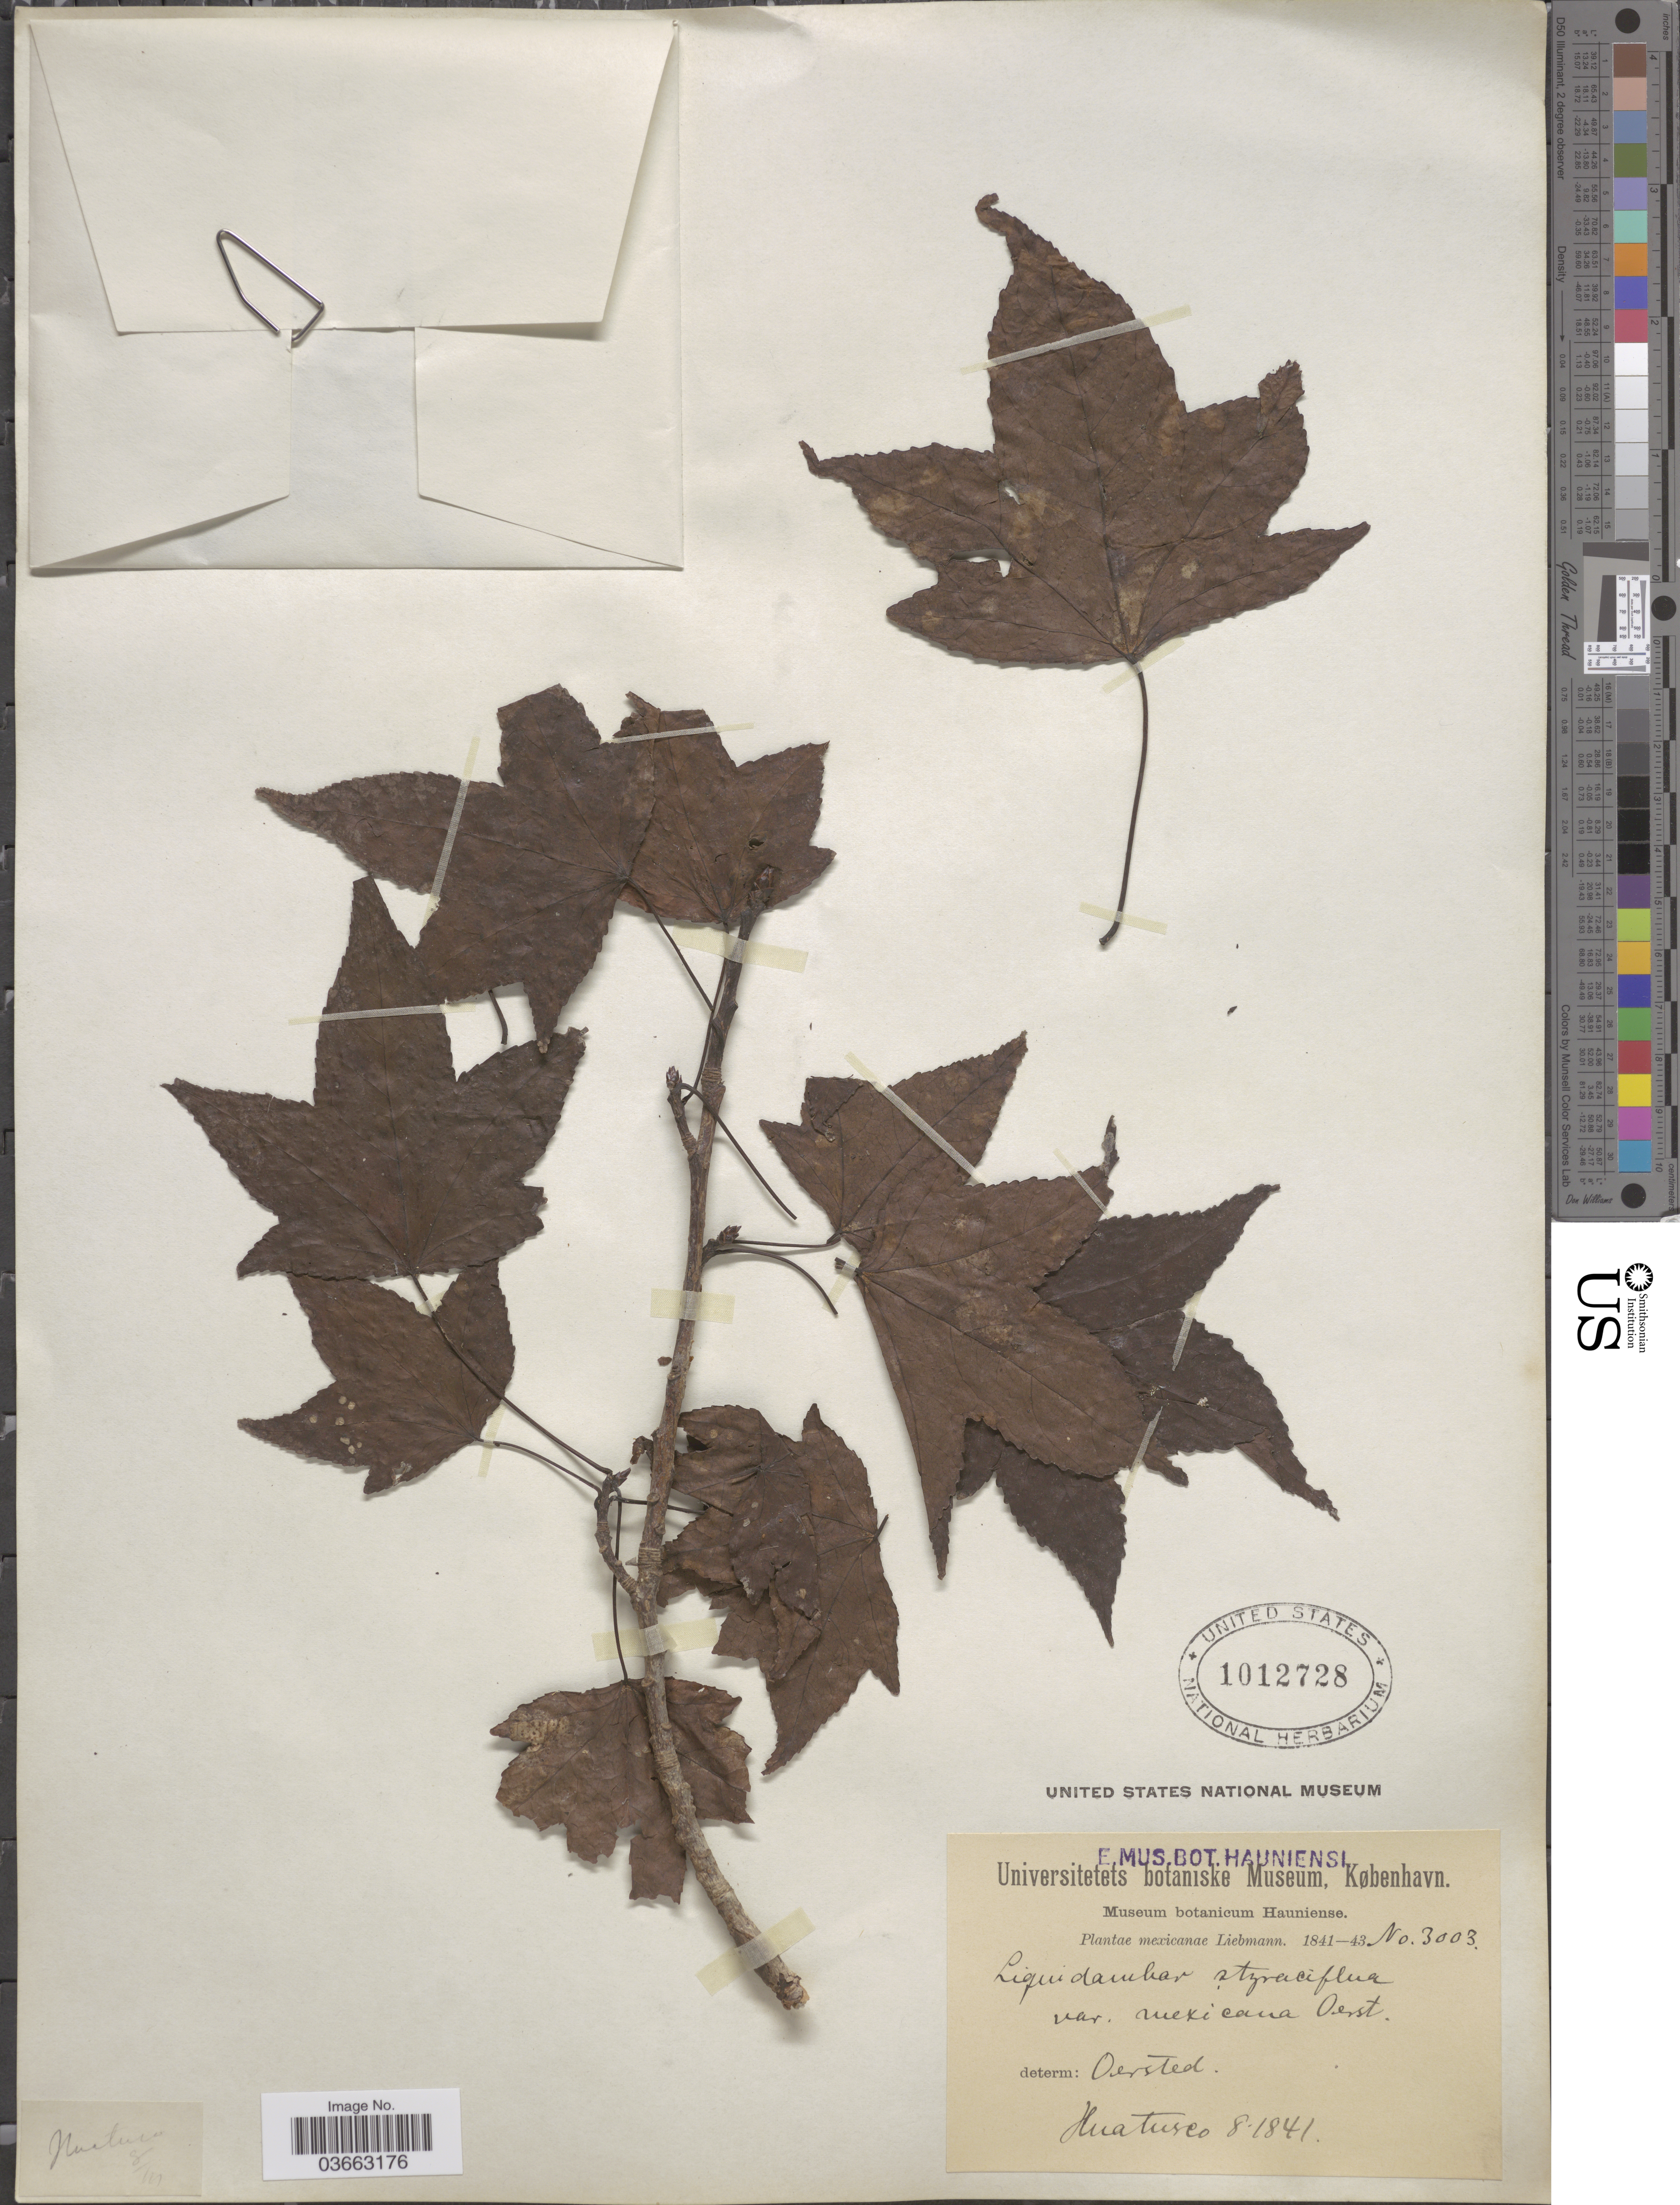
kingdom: Plantae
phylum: Tracheophyta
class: Magnoliopsida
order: Saxifragales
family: Altingiaceae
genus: Liquidambar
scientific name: Liquidambar styraciflua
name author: L.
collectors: Liebmann, --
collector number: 3003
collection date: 1841-08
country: Mexico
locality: Huatusco.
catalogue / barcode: US 1012728